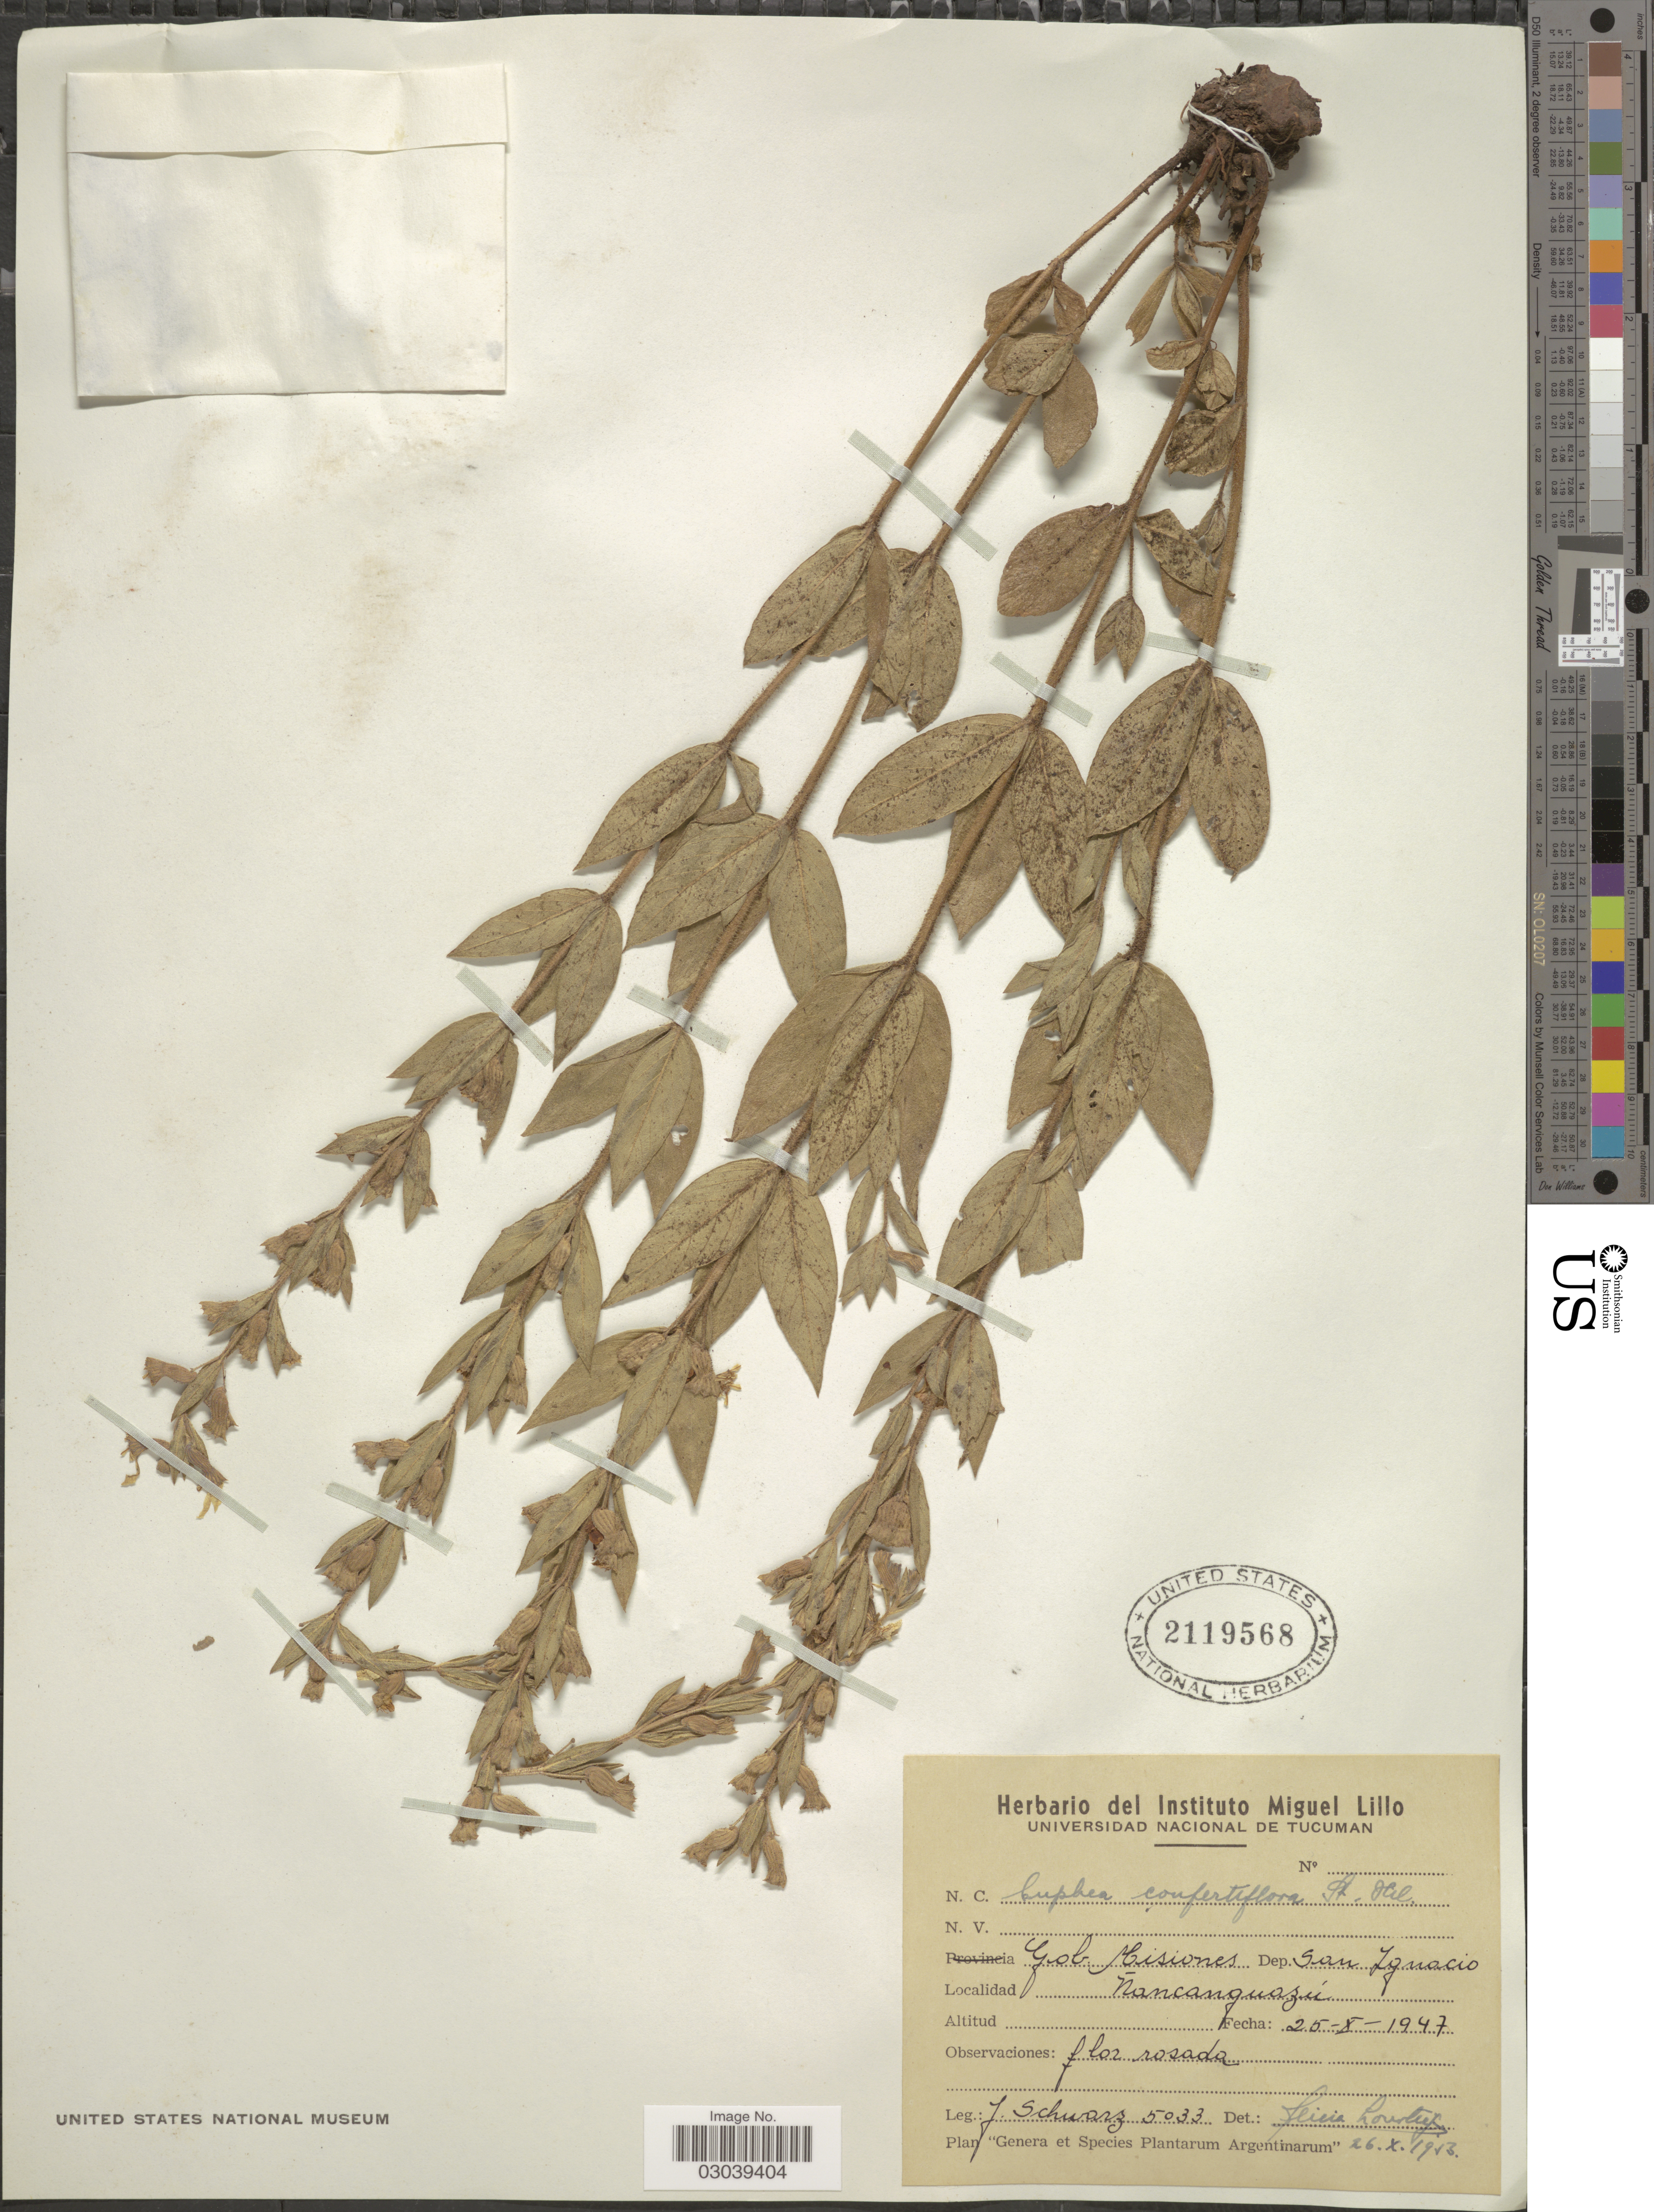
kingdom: Plantae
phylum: Tracheophyta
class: Magnoliopsida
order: Myrtales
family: Lythraceae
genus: Cuphea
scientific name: Cuphea confertiflora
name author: A. St.-Hil.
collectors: J. Schwarz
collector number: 5033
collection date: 1947-10-25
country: Argentina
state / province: Misiones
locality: Gob. Misiones. Dep. San Ignacio. Nancanguazú.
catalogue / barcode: US 2119568